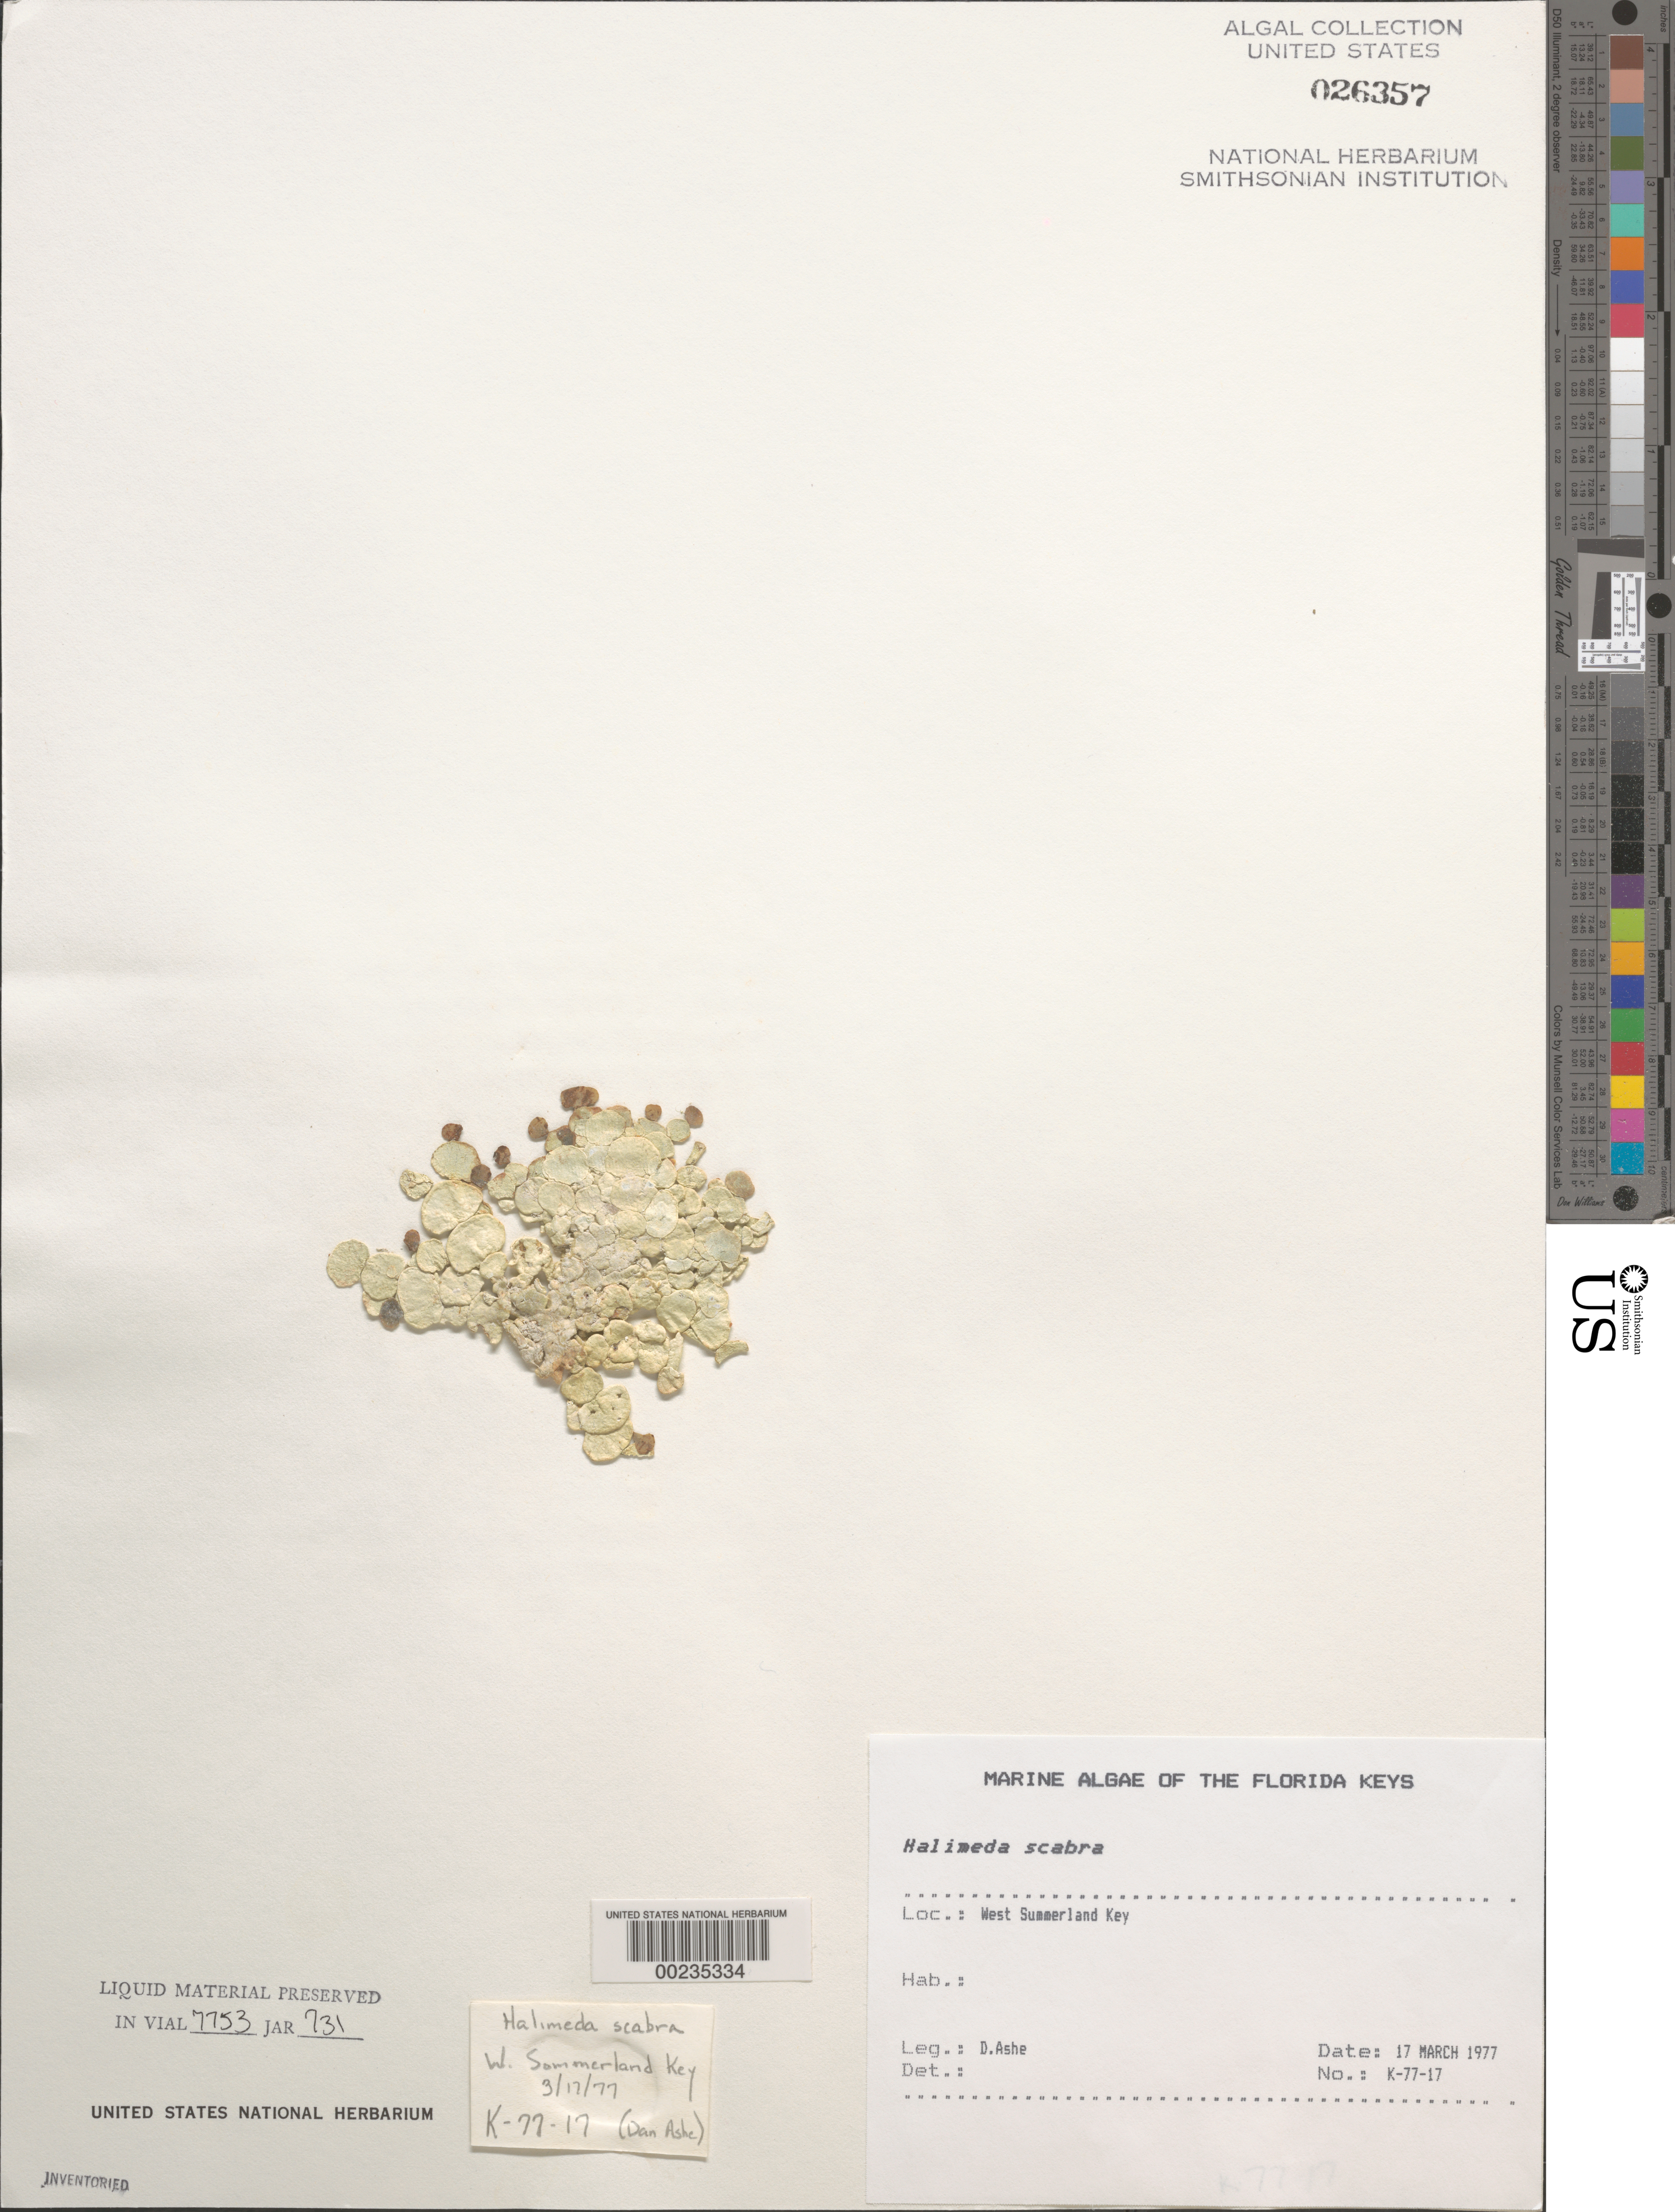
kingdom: Plantae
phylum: Chlorophyta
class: Ulvophyceae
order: Bryopsidales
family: Halimedaceae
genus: Halimeda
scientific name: Halimeda scabra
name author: M. Howe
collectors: D. Ashe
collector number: K-77-17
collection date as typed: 17 Mar 1977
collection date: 1977-03-17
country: United States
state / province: Florida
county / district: Monroe County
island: West Summerland Key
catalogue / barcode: US 26357